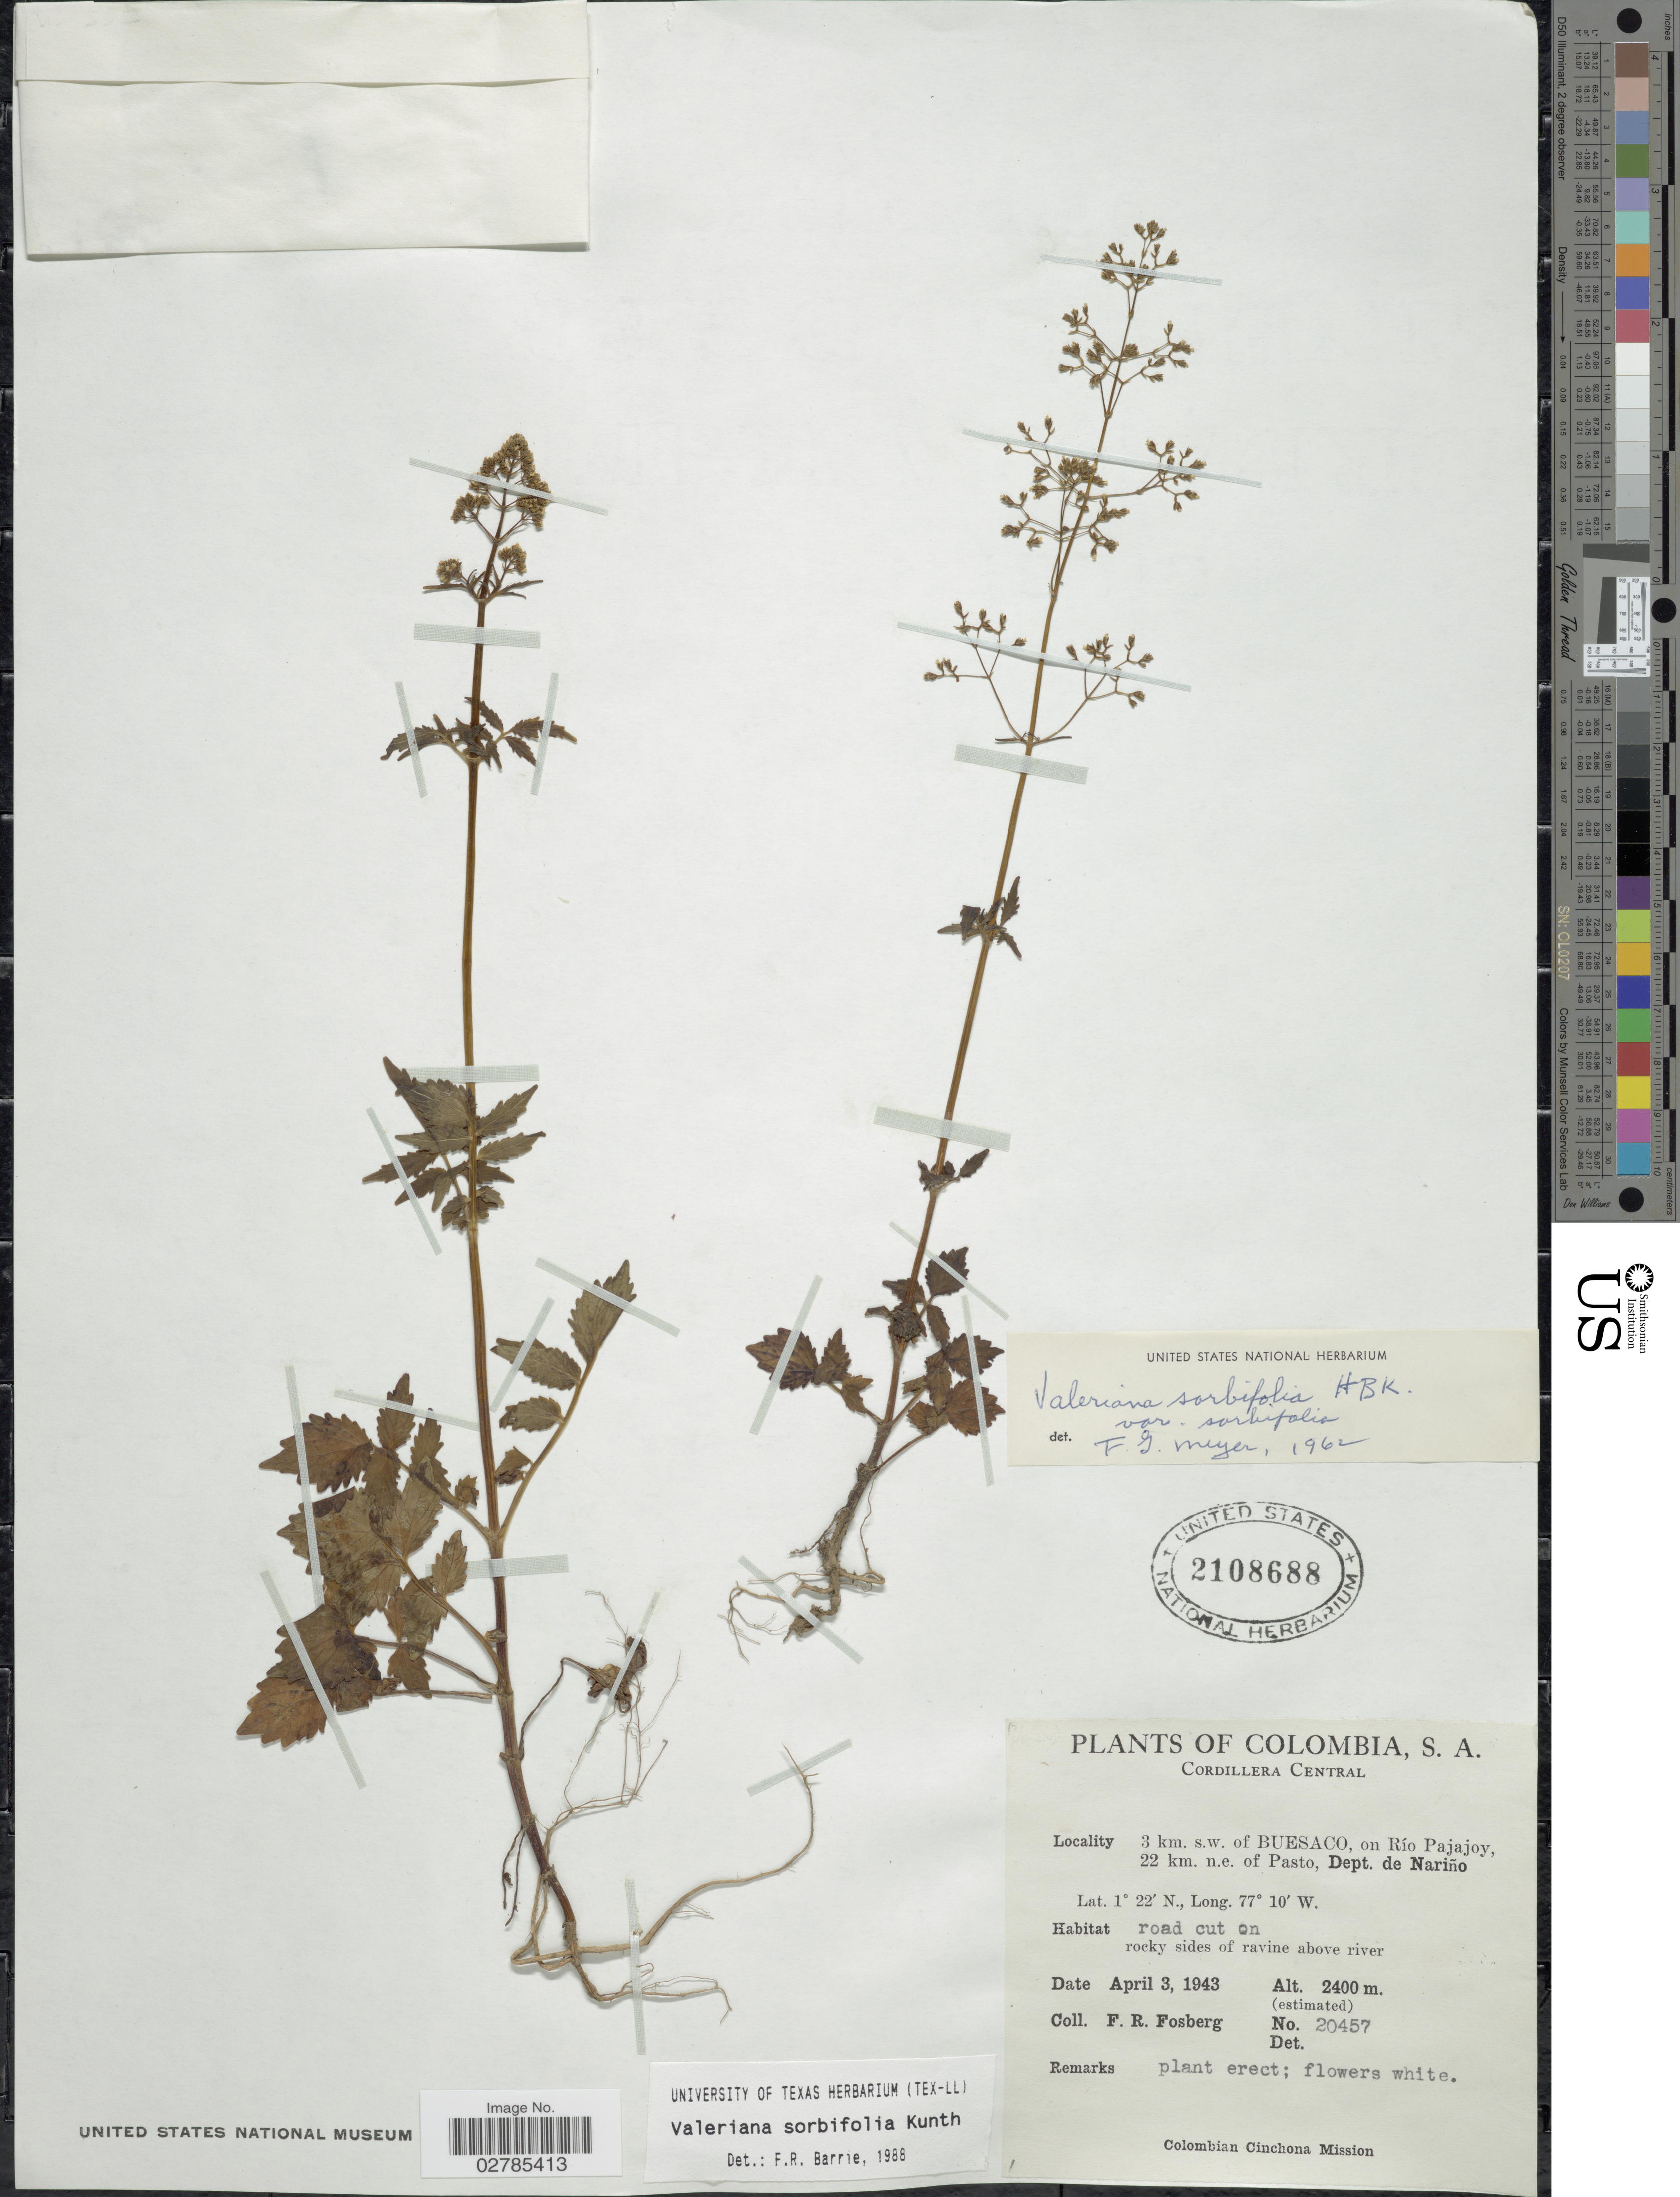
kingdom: Plantae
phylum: Tracheophyta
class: Magnoliopsida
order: Dipsacales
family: Caprifoliaceae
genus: Valeriana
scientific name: Valeriana sorbifolia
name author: Kunth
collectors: F. R. Fosberg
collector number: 20457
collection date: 1943-04-03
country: Colombia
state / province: Nariño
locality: Cordillera Central. 3 km. s.w. of Buesaco, on Río Pajajoy, 22 km. n.e. of Pasto, Dept. de Nariño.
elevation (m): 2400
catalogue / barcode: US 2108688